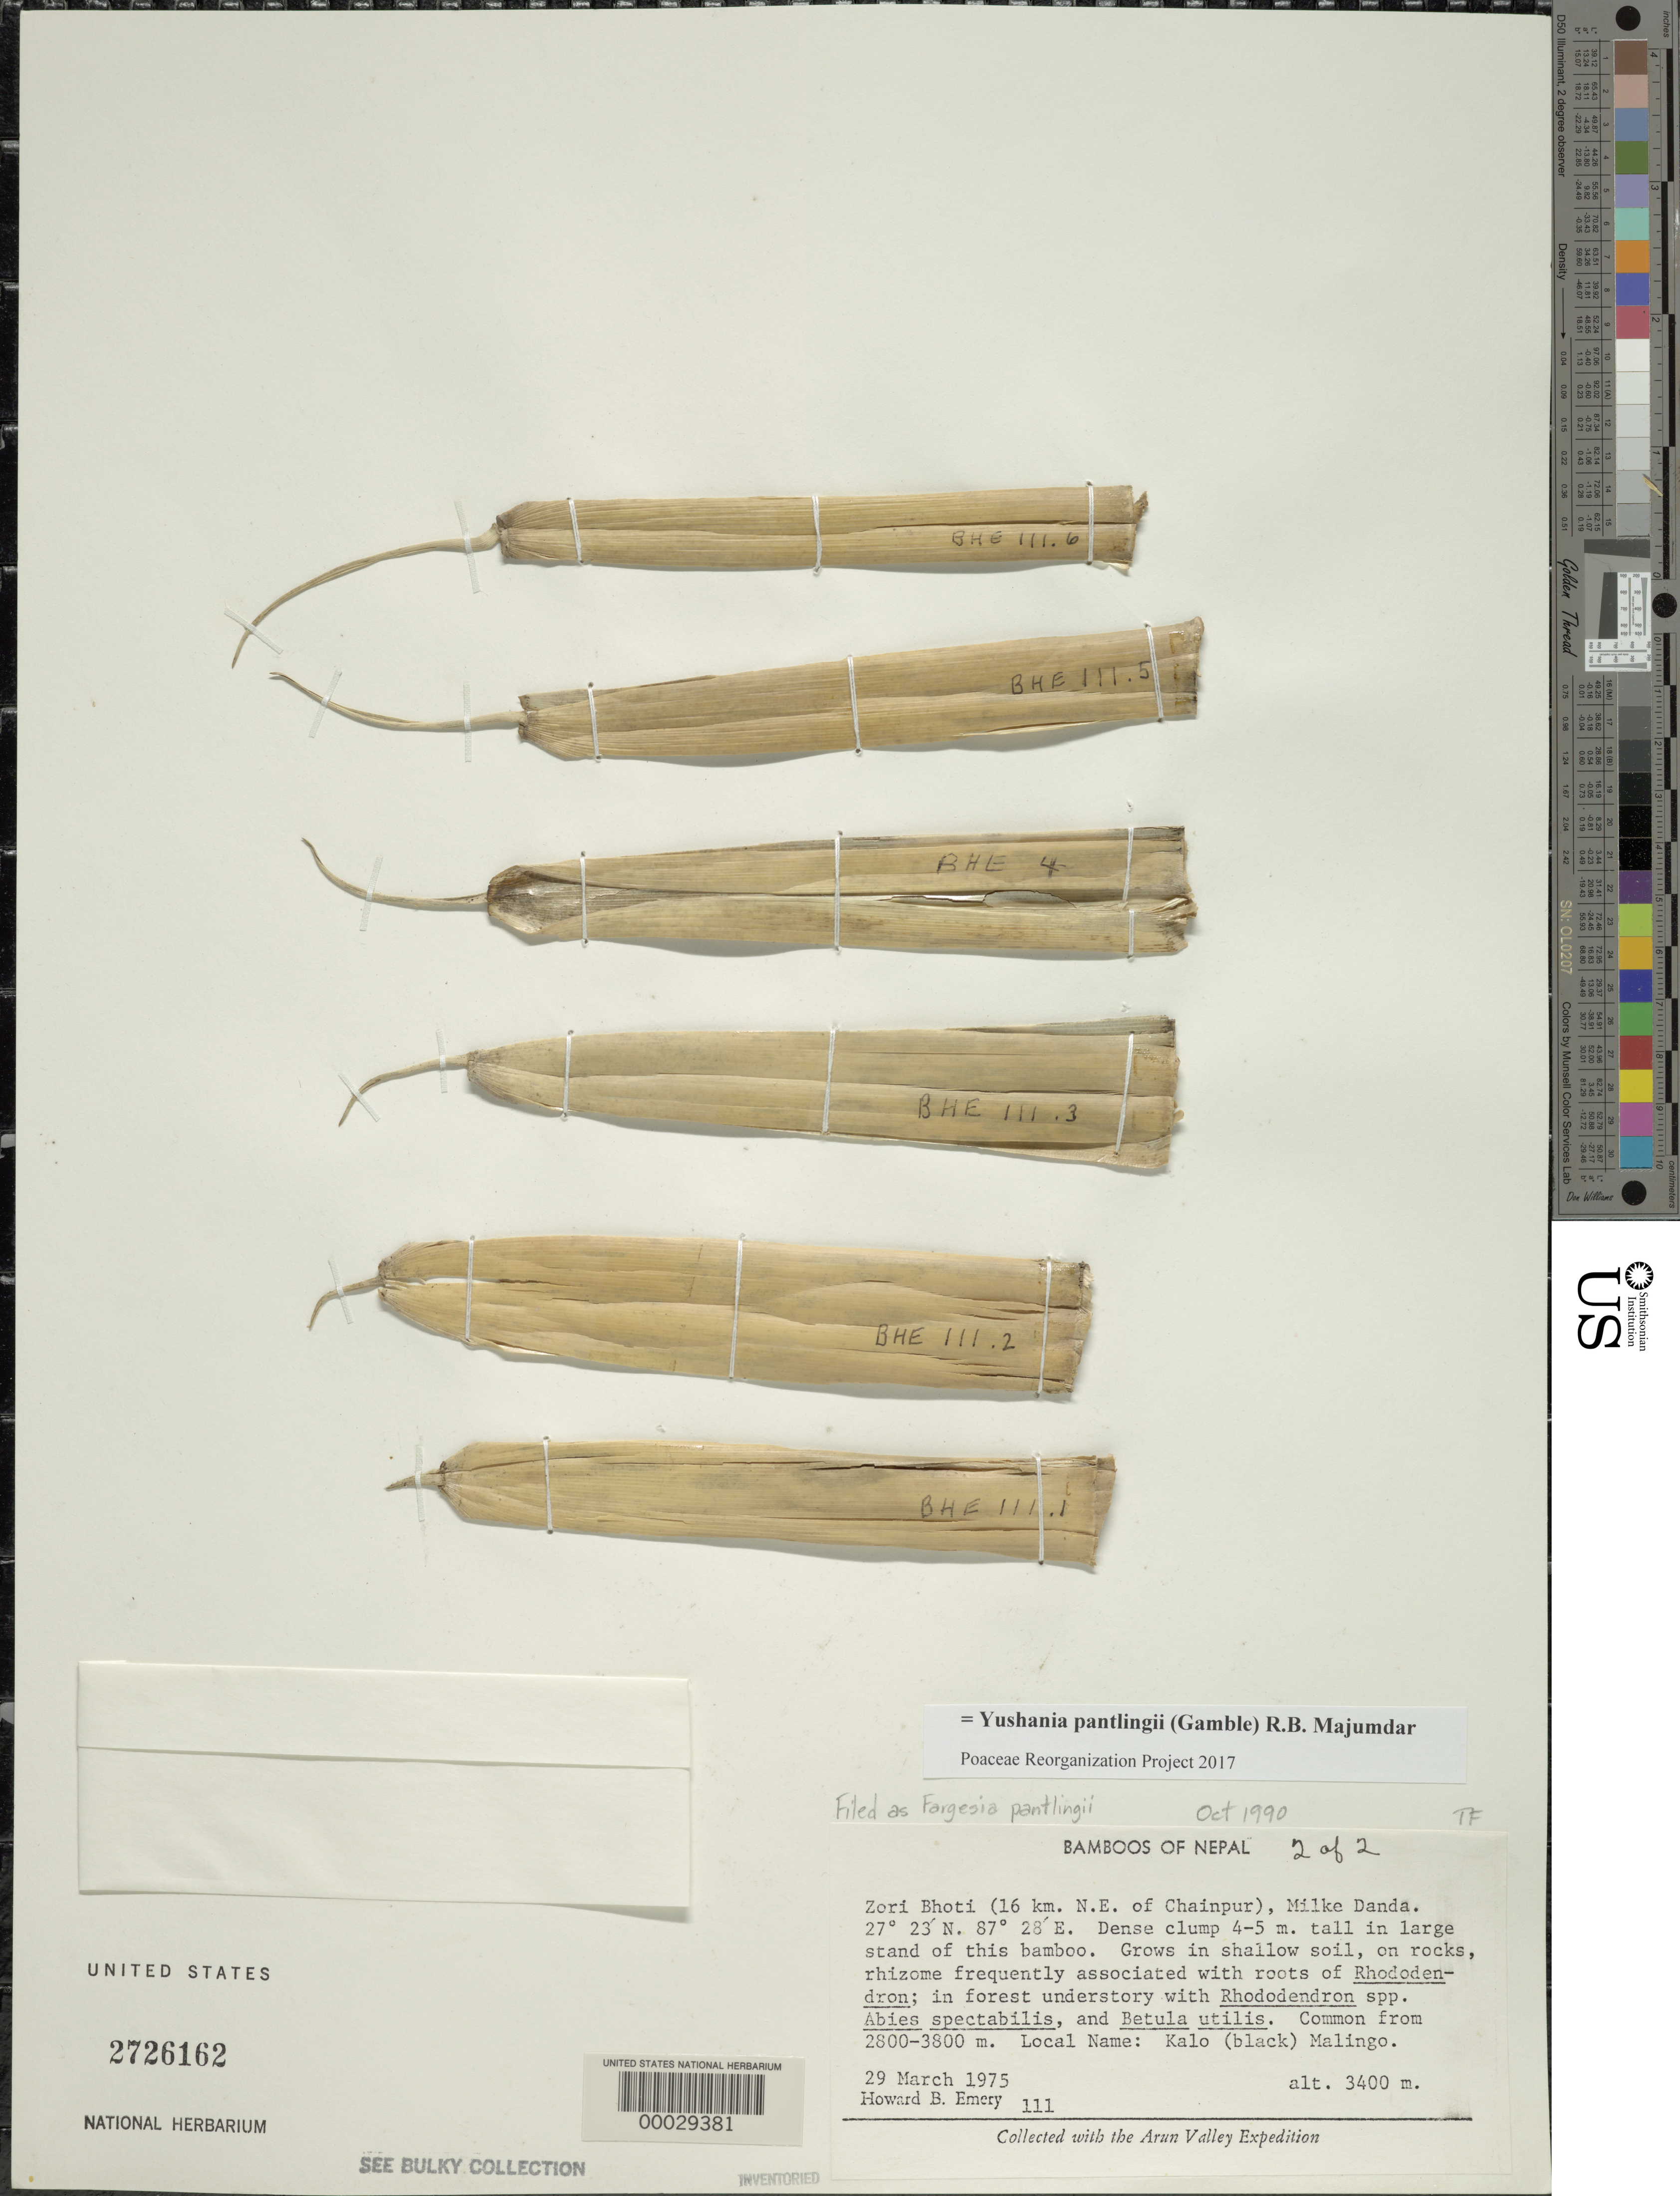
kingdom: Plantae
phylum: Tracheophyta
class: Liliopsida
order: Poales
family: Poaceae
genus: Yushania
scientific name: Yushania pantlingii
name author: (Gamble) R.B. Majumdar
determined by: Poaceae Reorganization Project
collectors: H. B. Emery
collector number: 111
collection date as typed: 29 Mar 1975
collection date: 1975-03-29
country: Nepal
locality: Milke danda, zori bhoti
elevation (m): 3400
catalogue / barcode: US 2726162